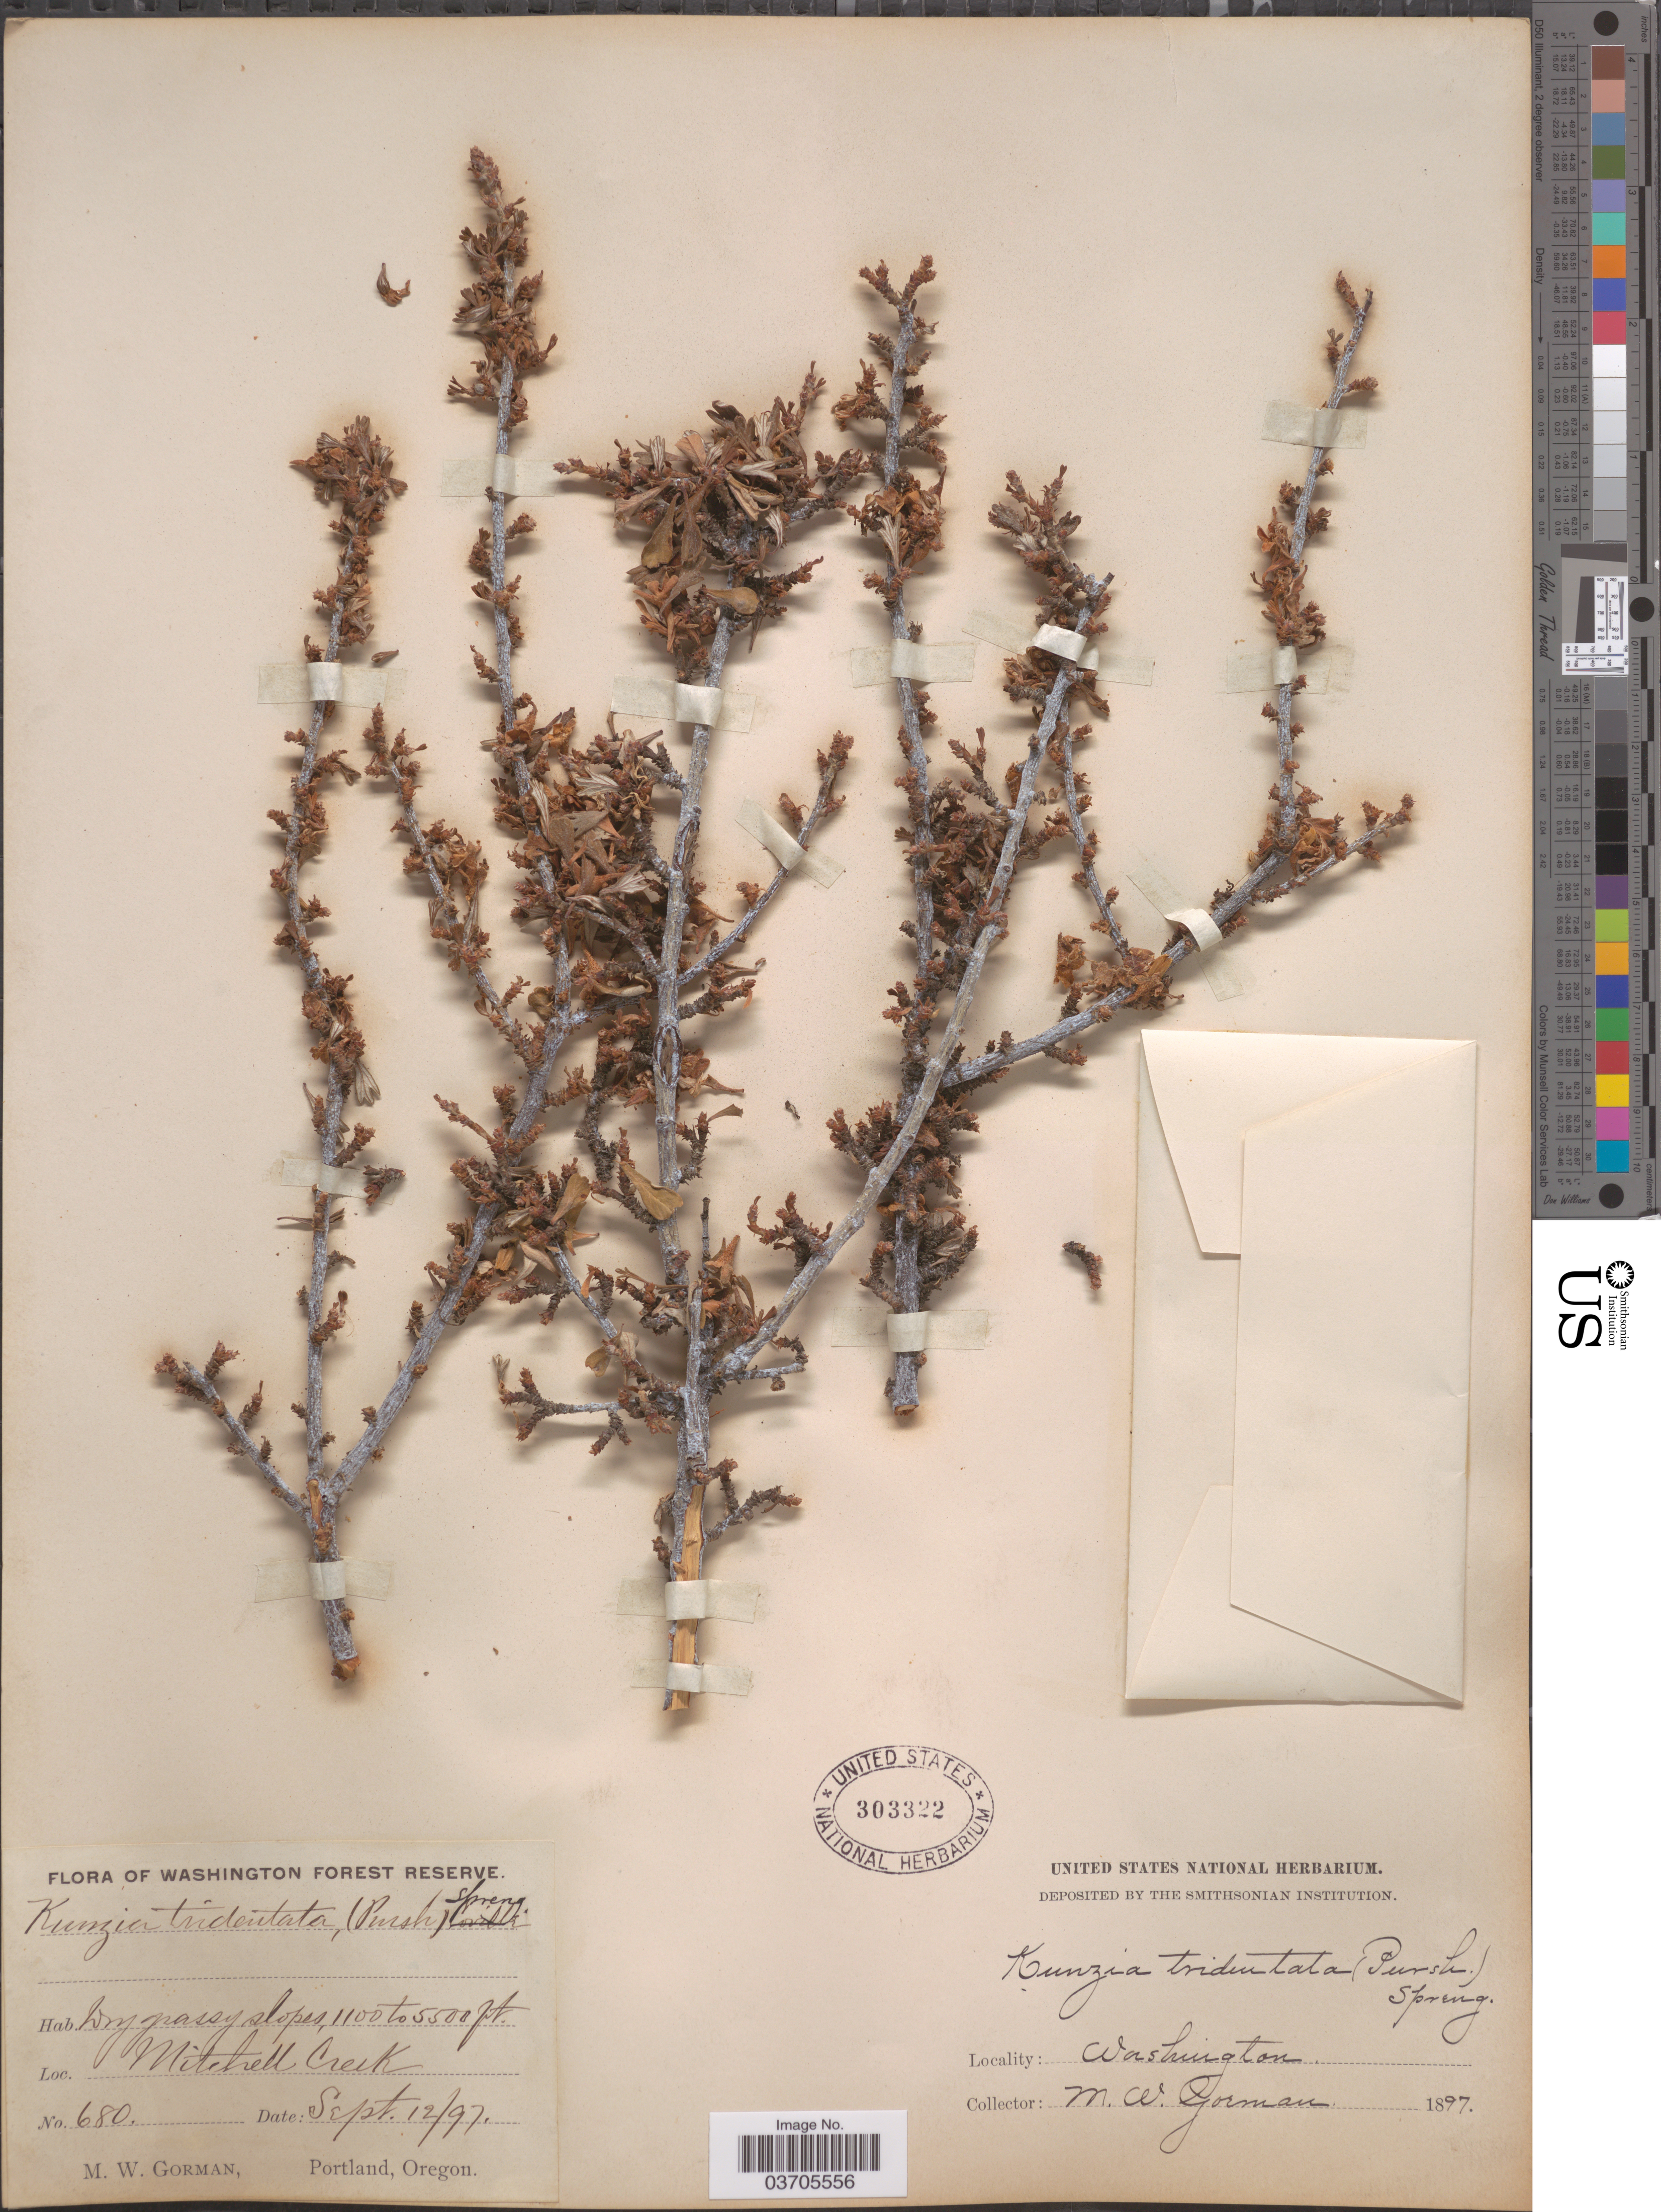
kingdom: Plantae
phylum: Tracheophyta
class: Magnoliopsida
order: Rosales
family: Rosaceae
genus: Purshia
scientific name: Purshia tridentata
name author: (Pursh) DC.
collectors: M. W. Gorman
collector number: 680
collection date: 1897-09-12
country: United States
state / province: Washington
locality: Washington Forest Reserve. Mitchell Creek.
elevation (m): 335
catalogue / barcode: US 303322